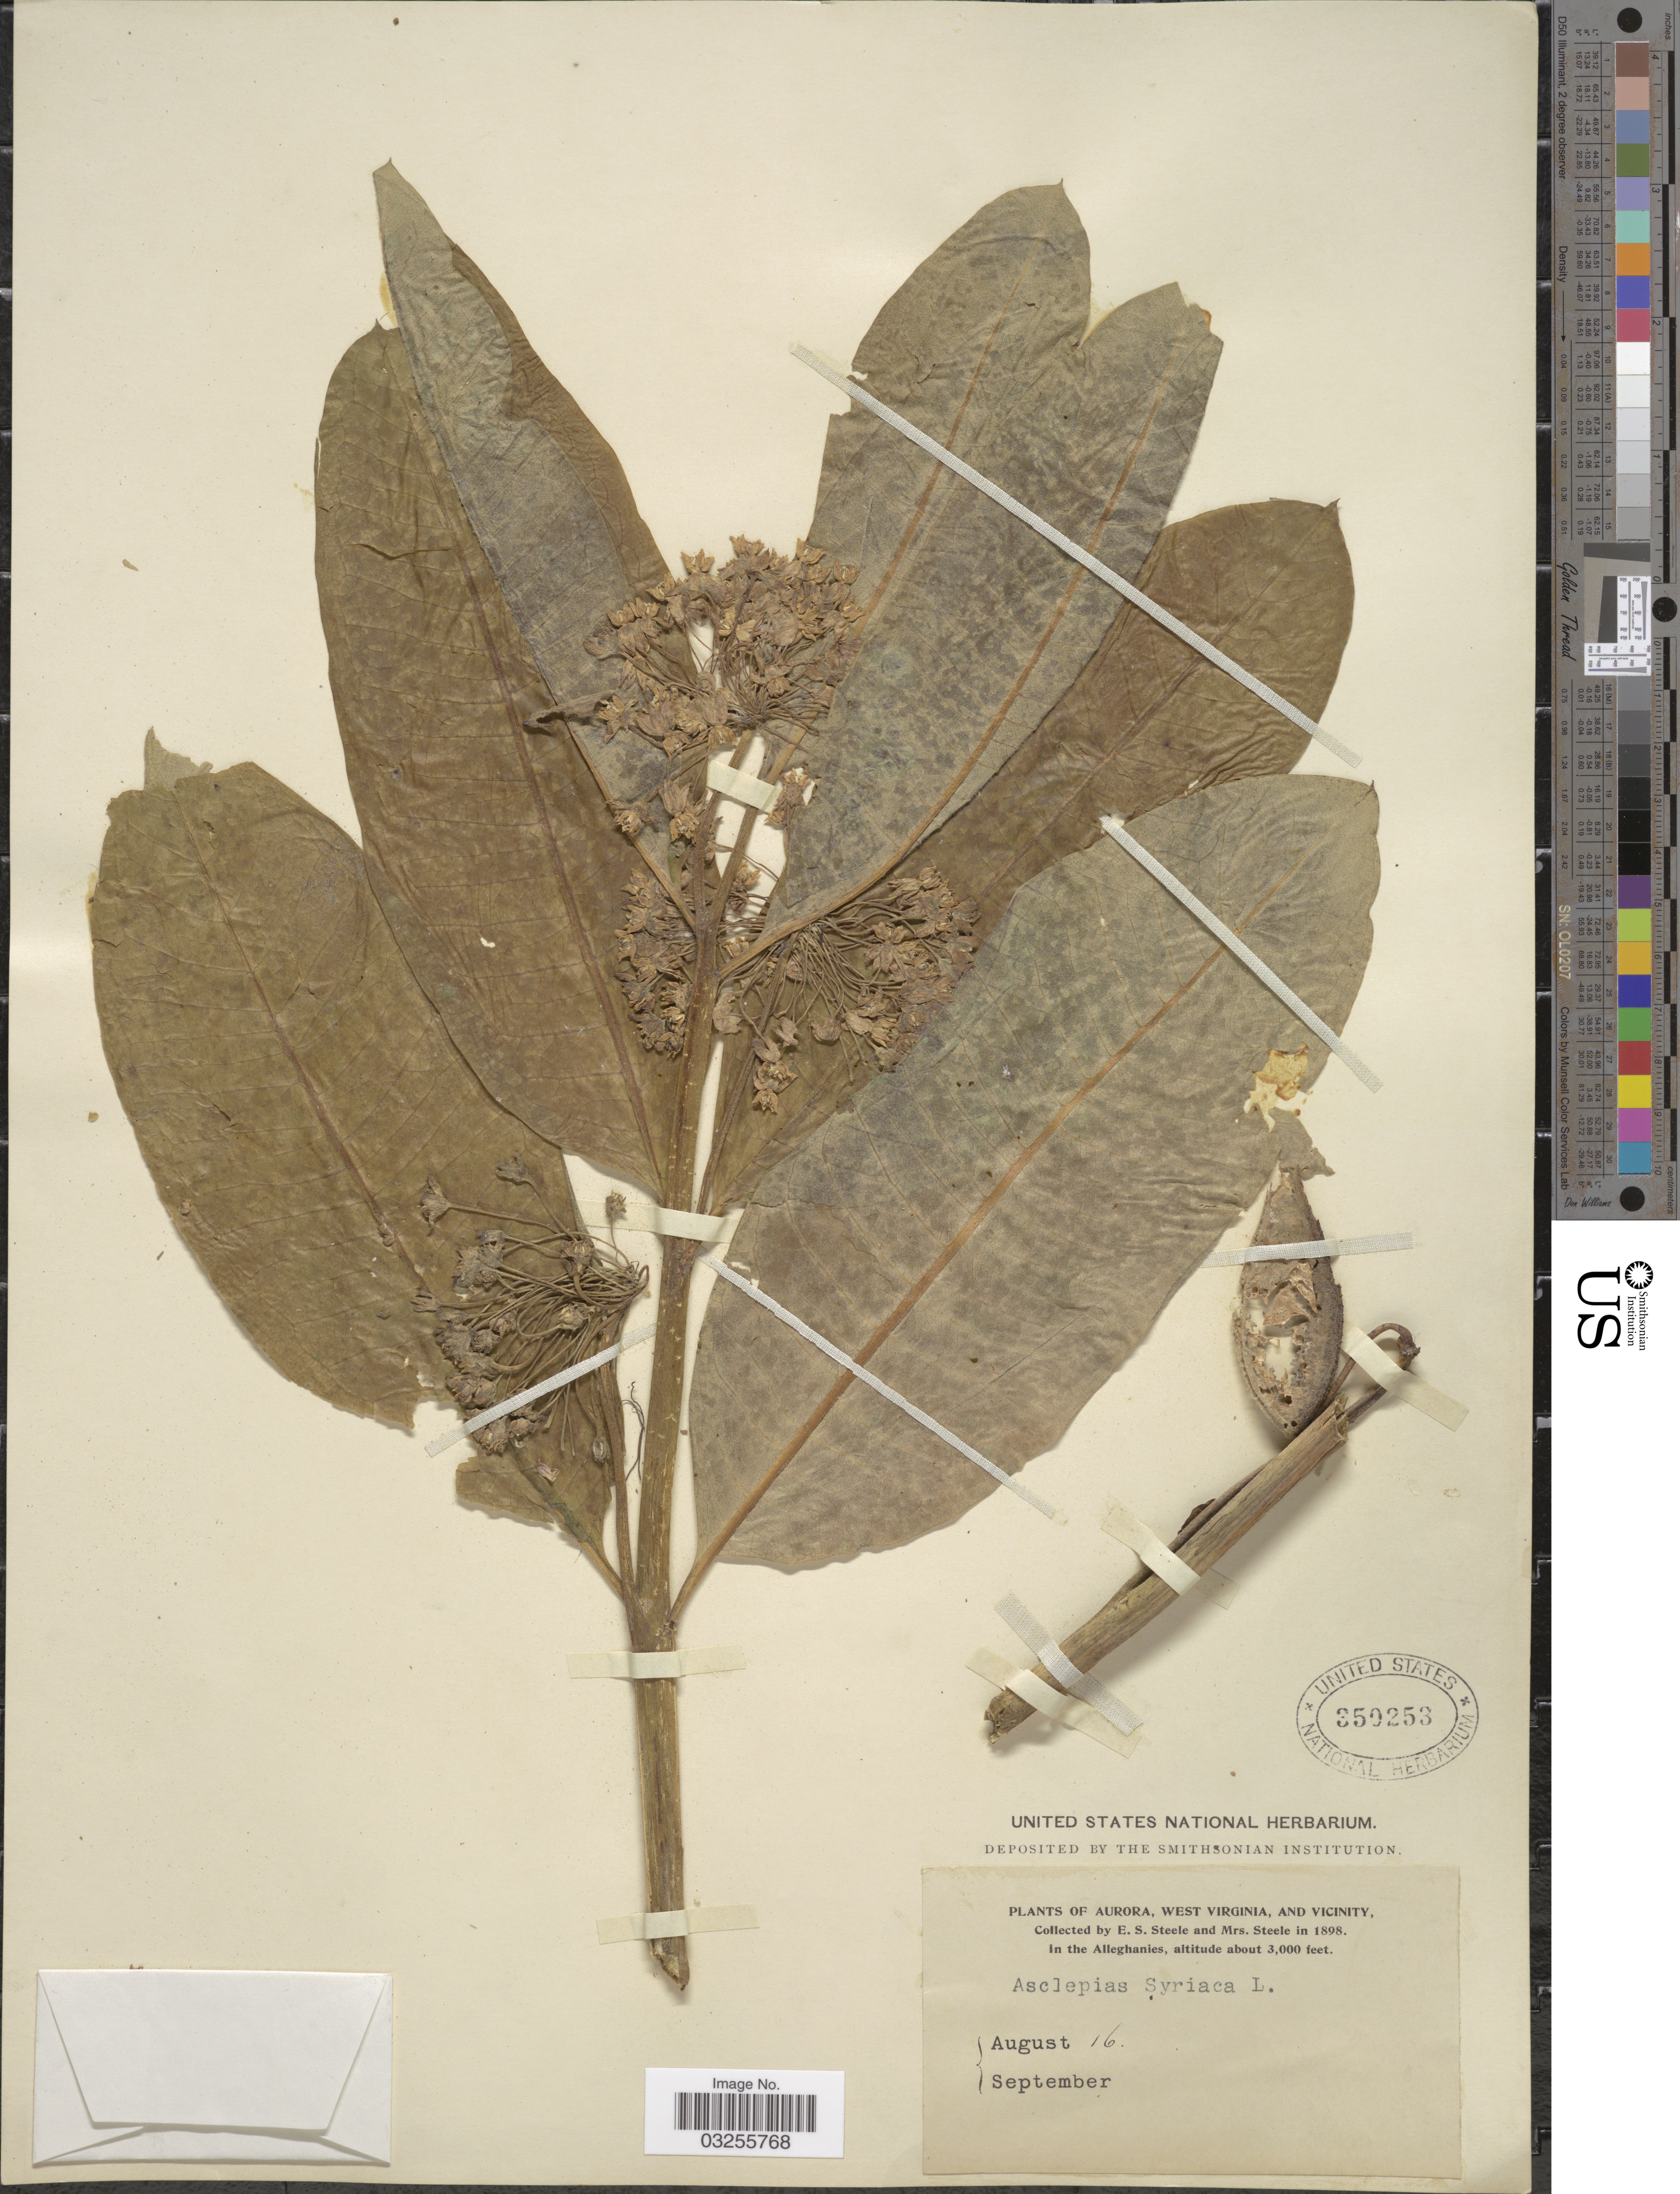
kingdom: Plantae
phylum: Tracheophyta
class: Magnoliopsida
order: Gentianales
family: Apocynaceae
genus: Asclepias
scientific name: Asclepias syriaca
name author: L.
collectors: E. Steele & Mrs. E. S. Steele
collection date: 1898-08-16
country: United States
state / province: West Virginia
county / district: Preston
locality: Aurora, West Virginia, and Vicinity. In the Alleghanies.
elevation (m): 914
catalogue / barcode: US 350253